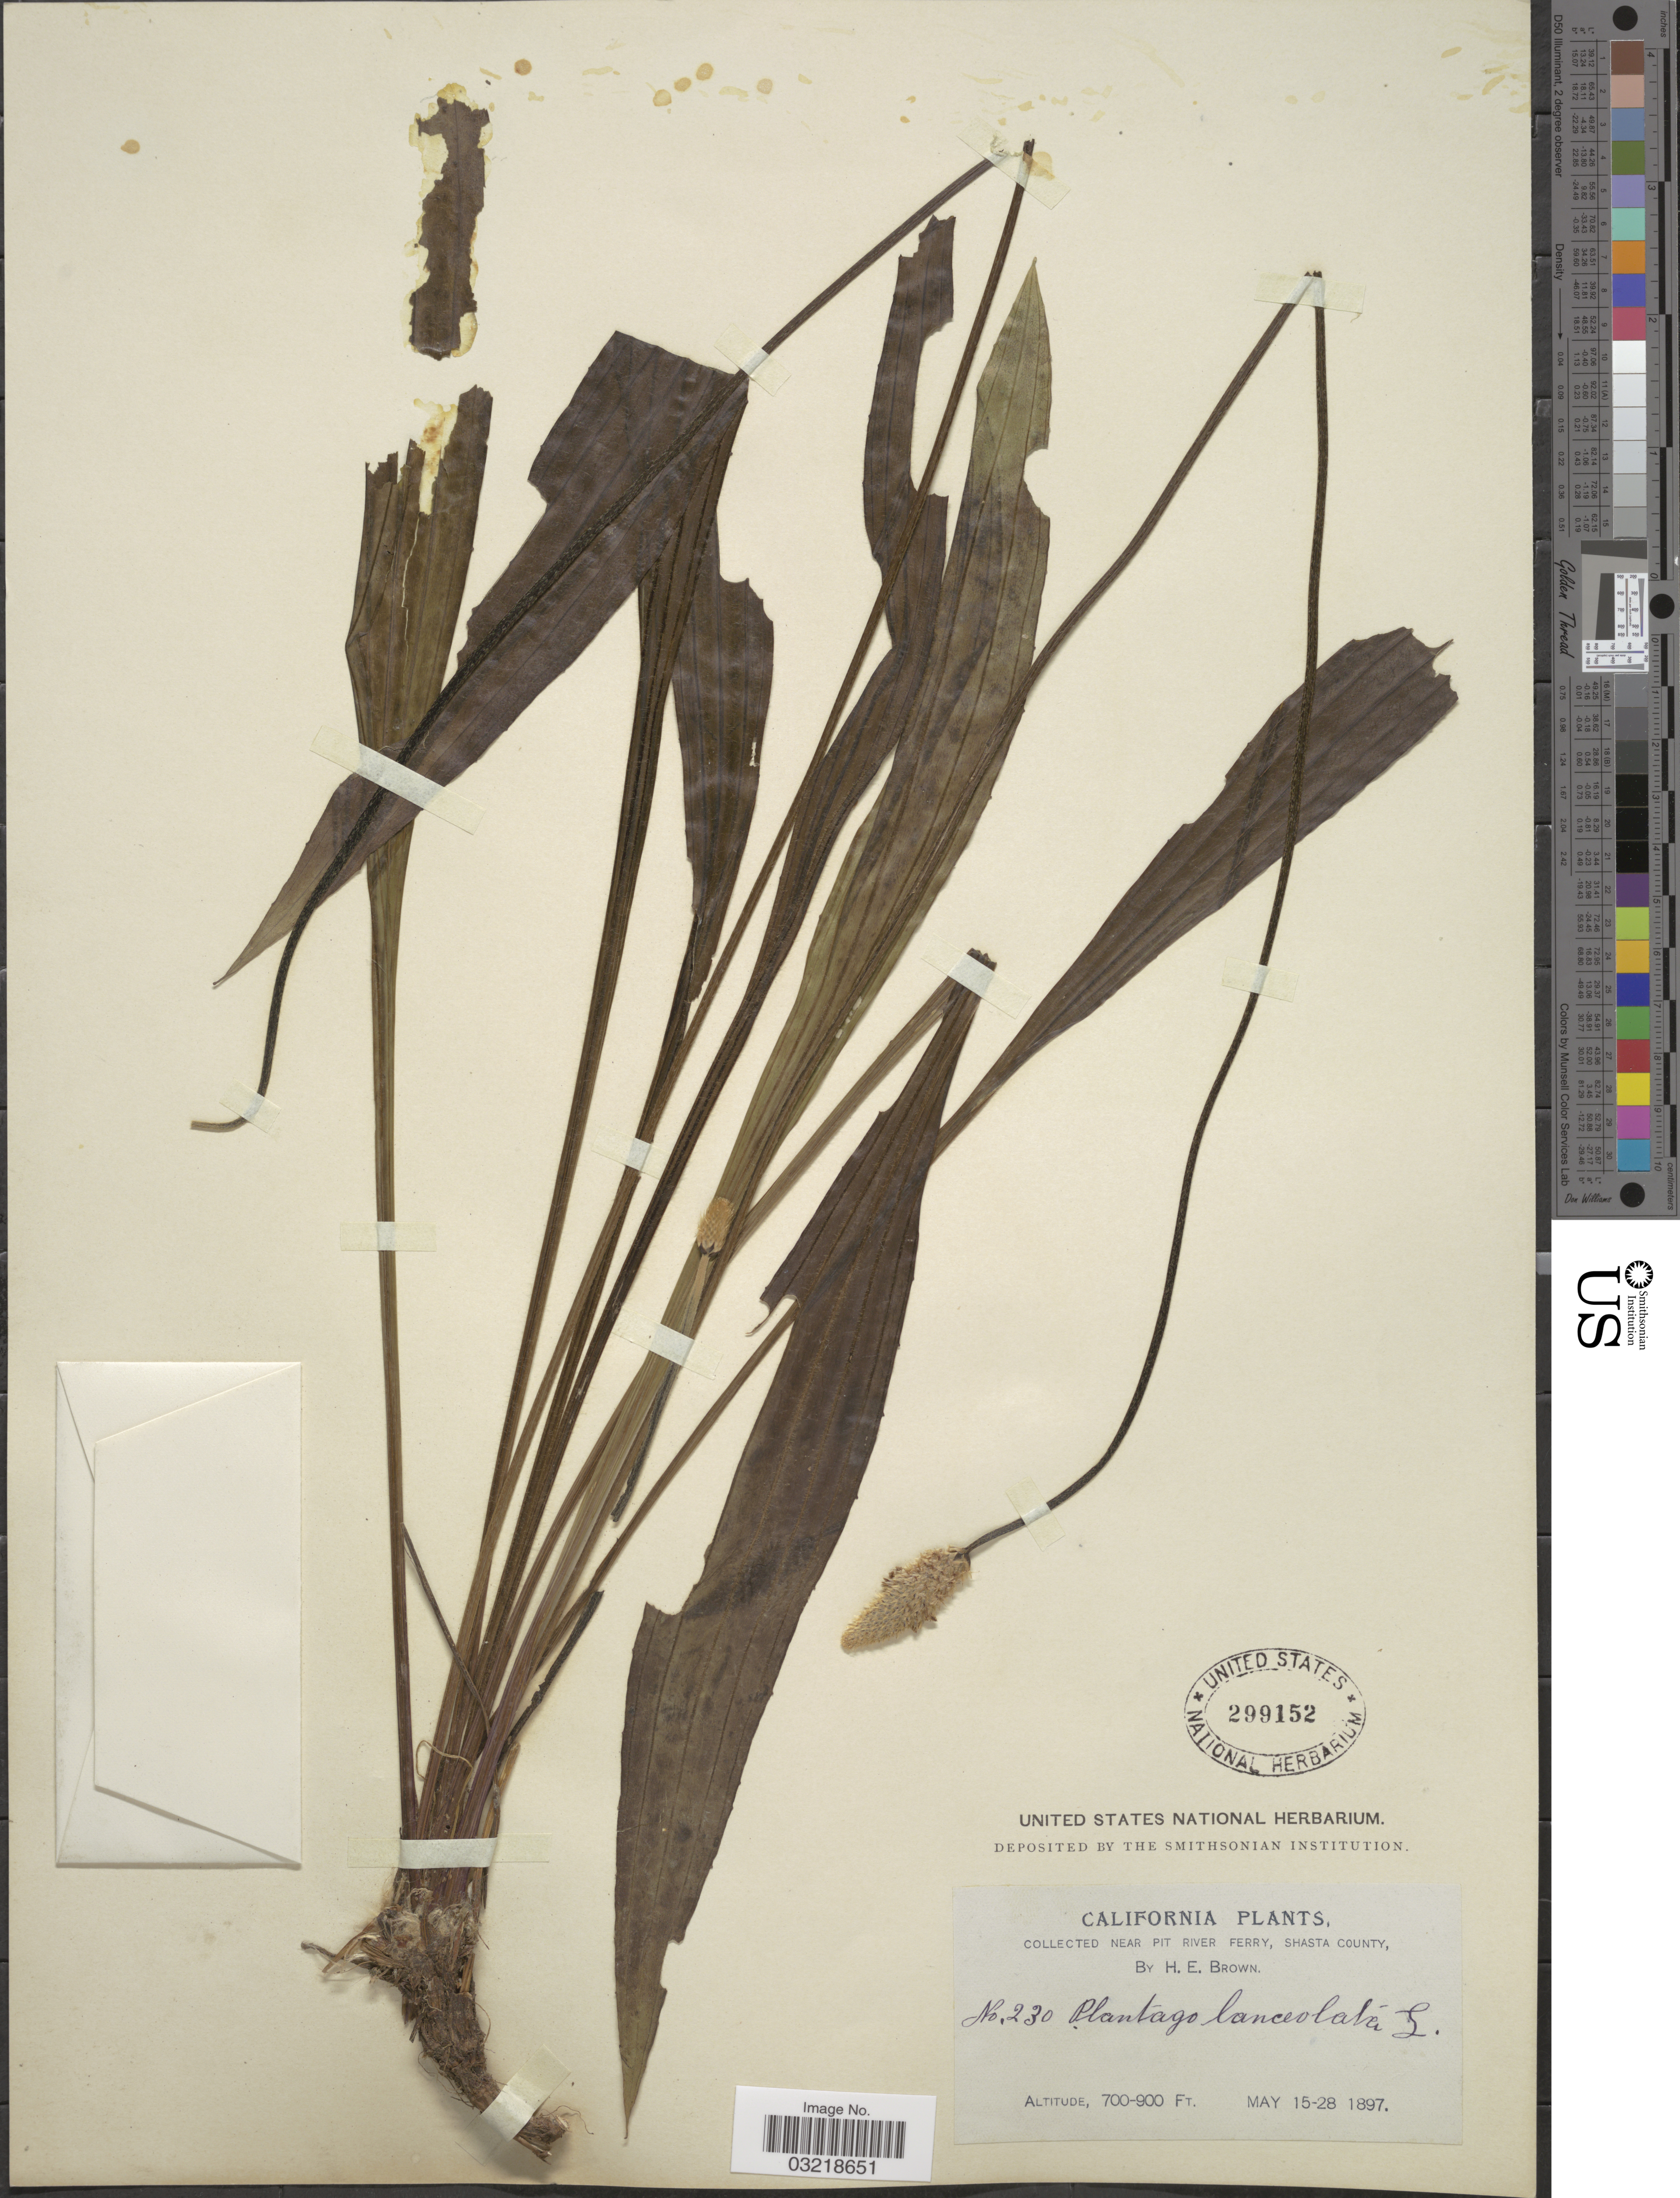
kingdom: Plantae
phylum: Tracheophyta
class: Magnoliopsida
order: Lamiales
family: Plantaginaceae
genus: Plantago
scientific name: Plantago lanceolata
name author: L.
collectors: H. E. Brown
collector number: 230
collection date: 1897-05-15/1897-05-28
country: United States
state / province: California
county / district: Shasta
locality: Collected near Pit River Ferry, Shasta County.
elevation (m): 213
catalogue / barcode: US 299152